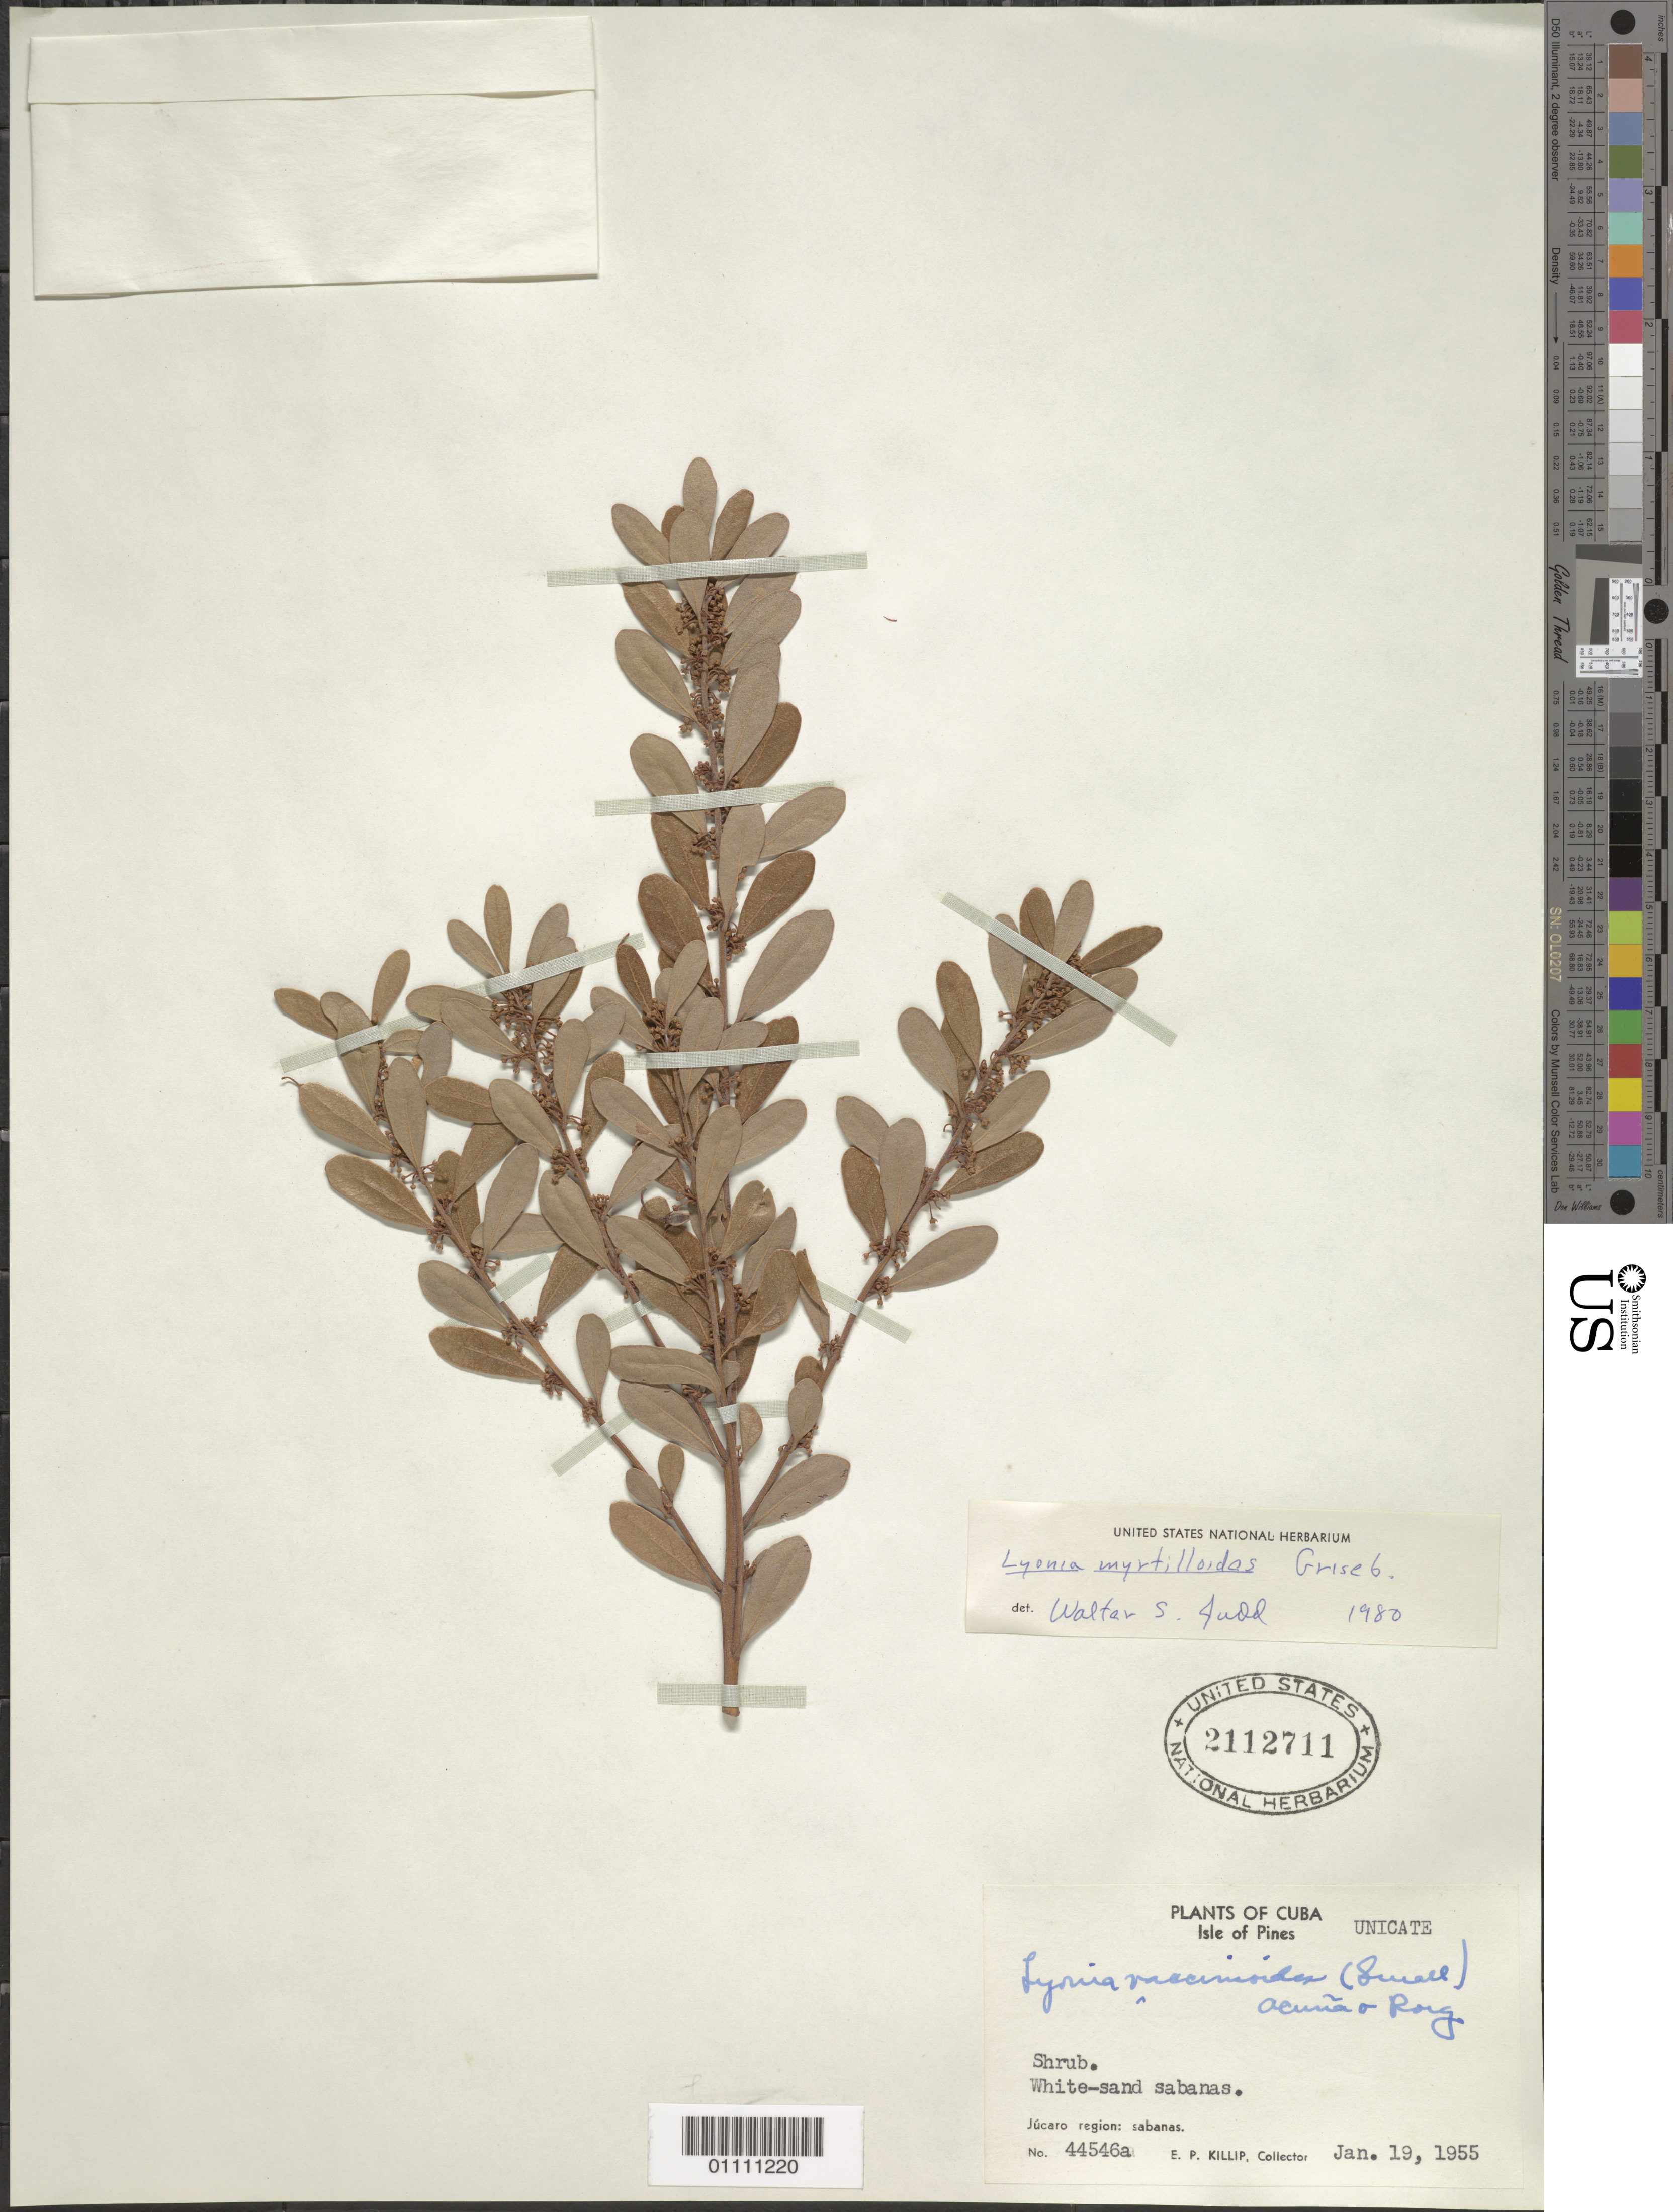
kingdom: Plantae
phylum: Tracheophyta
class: Magnoliopsida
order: Ericales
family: Ericaceae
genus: Lyonia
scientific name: Lyonia myrtilloides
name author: Griseb.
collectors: E. P. Killip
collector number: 44546a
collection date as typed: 19 Jan 1955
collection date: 1955-01-19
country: Cuba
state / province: Isla de La Juventud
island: Isla de la Juventud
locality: White-sand sabanas Jucaro region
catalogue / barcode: US 2112711